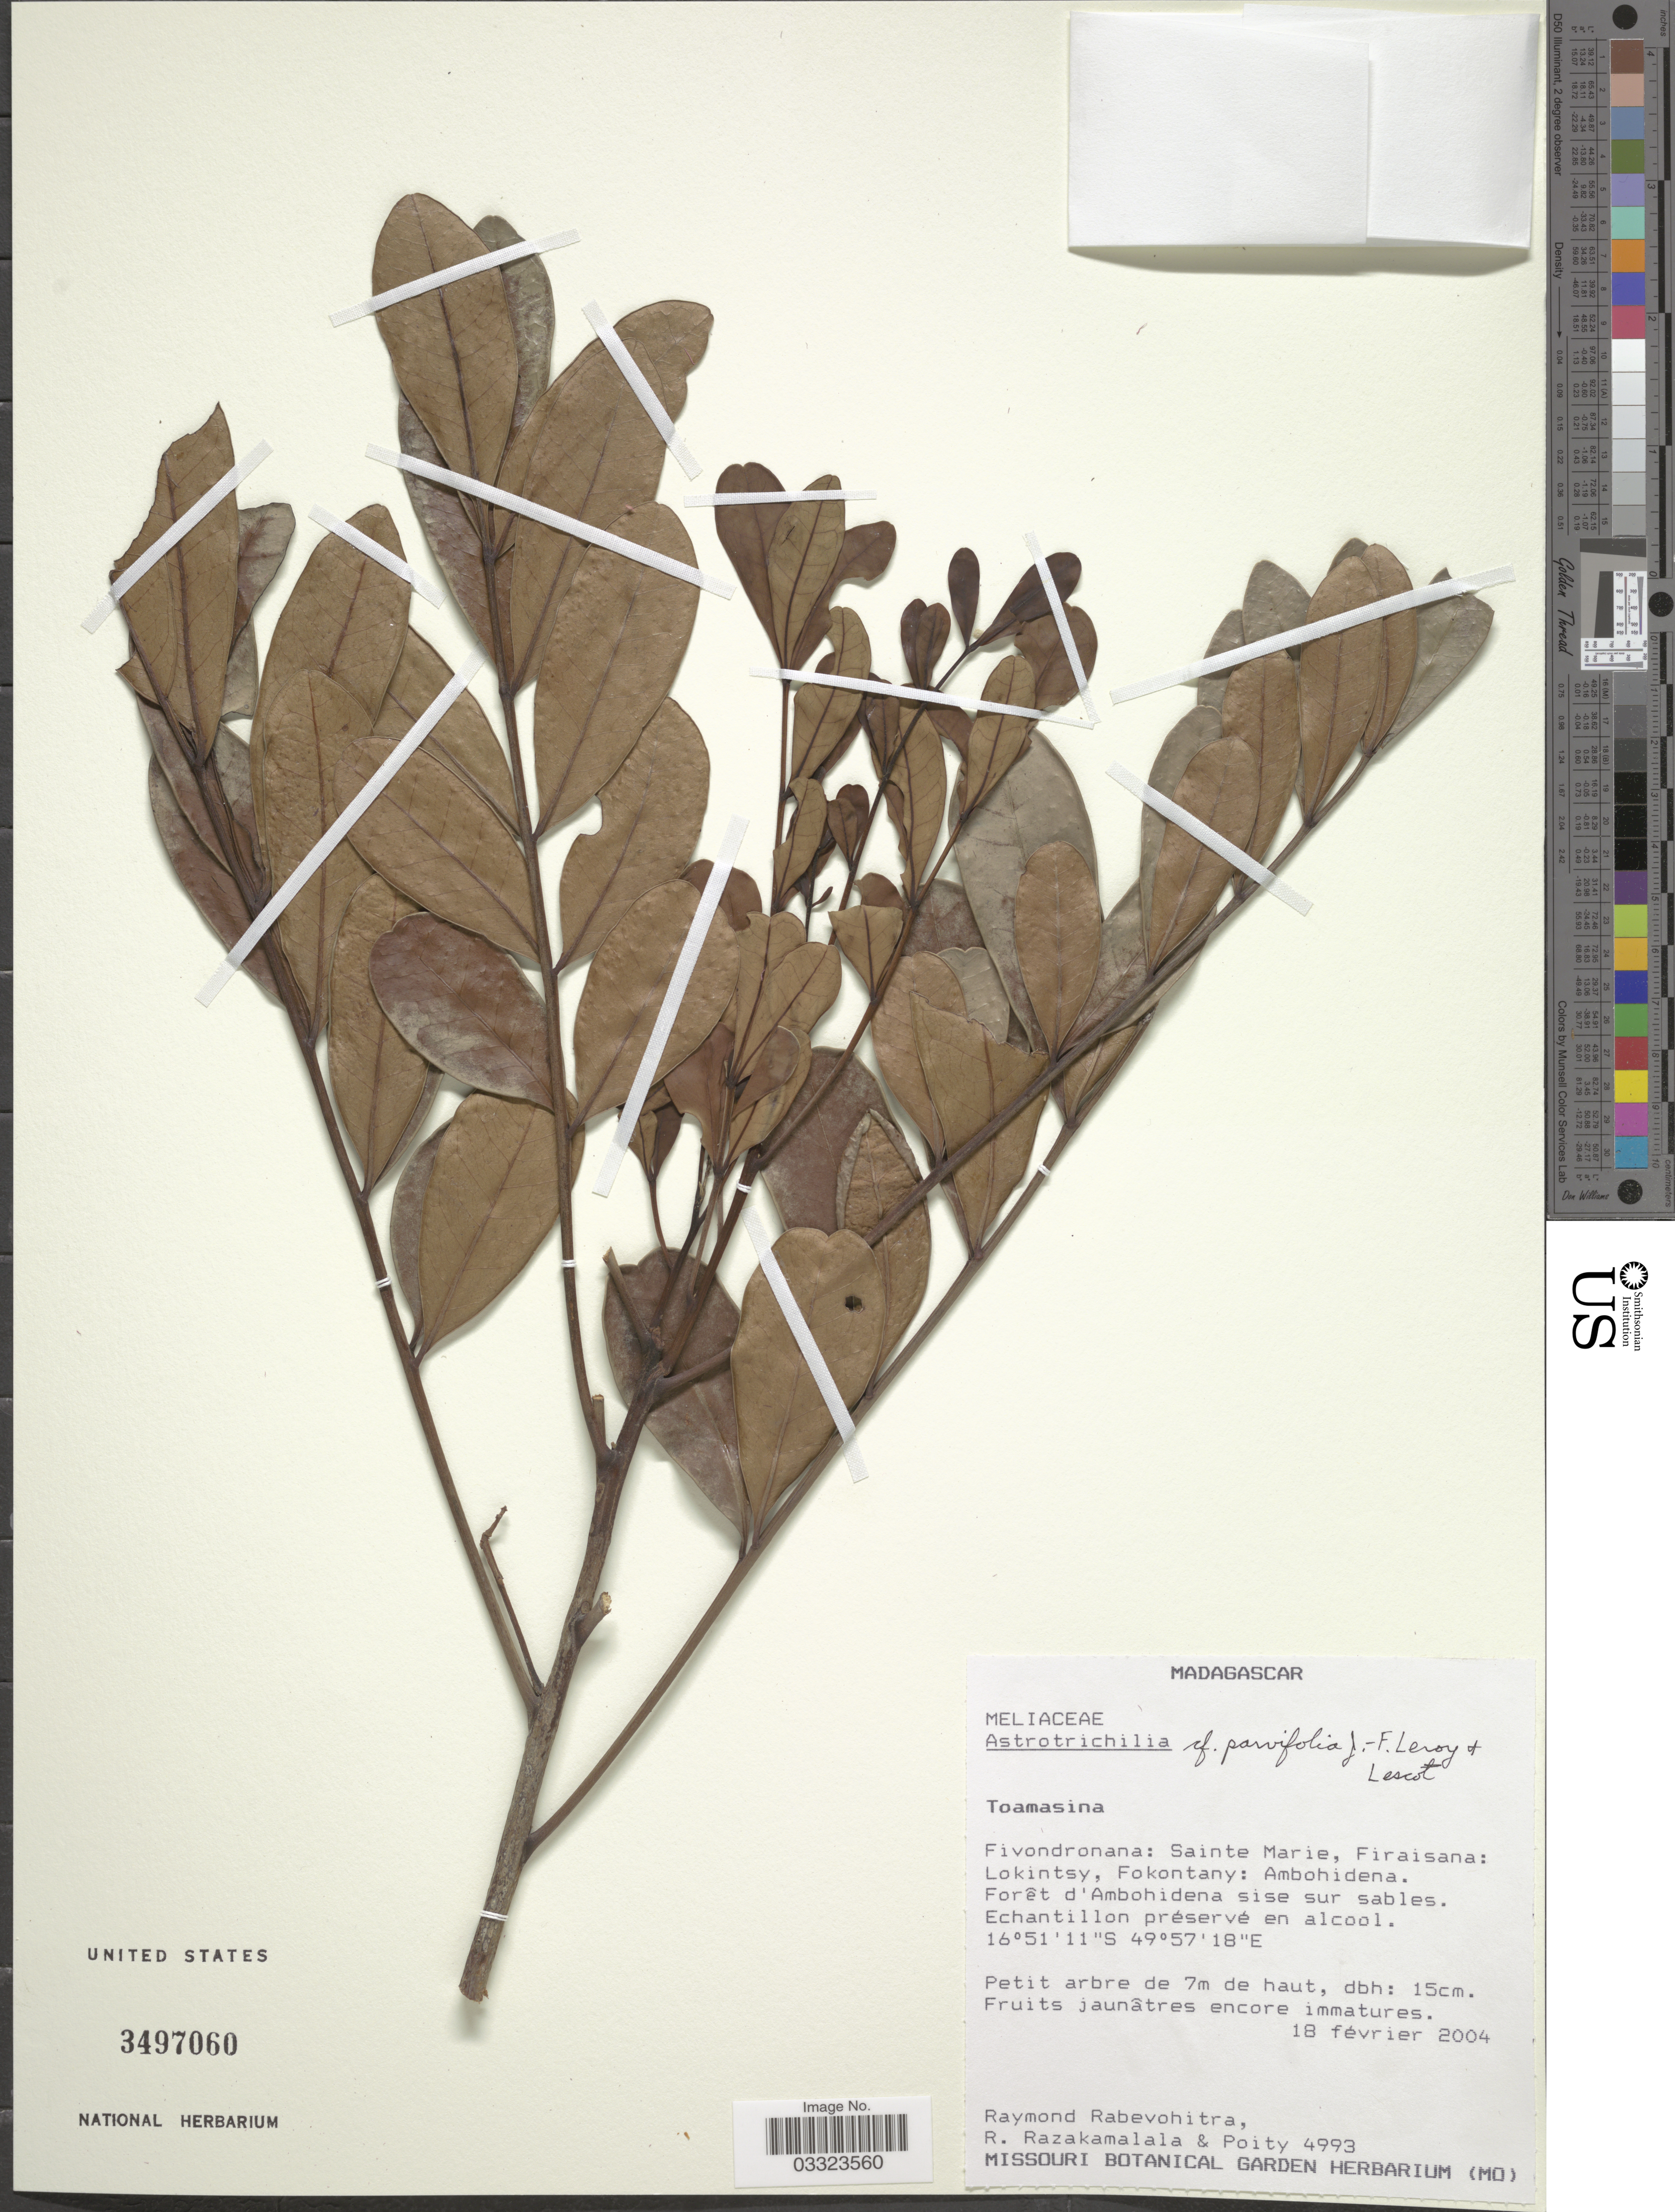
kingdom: Plantae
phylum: Tracheophyta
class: Magnoliopsida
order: Sapindales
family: Meliaceae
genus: Trichilia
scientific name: Trichilia parvifolia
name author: C. DC.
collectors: R. Rabevohitra, R. Razakamalala & -. Poity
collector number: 4993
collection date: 2004-02-18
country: Madagascar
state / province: Analanjirofo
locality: Fivondronanan: Sainte Marie, Firaisana: Lokintsy, Fokontany: Ambohidena. Forêt d'Ambohidena sise sur sables.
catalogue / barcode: US 3497060